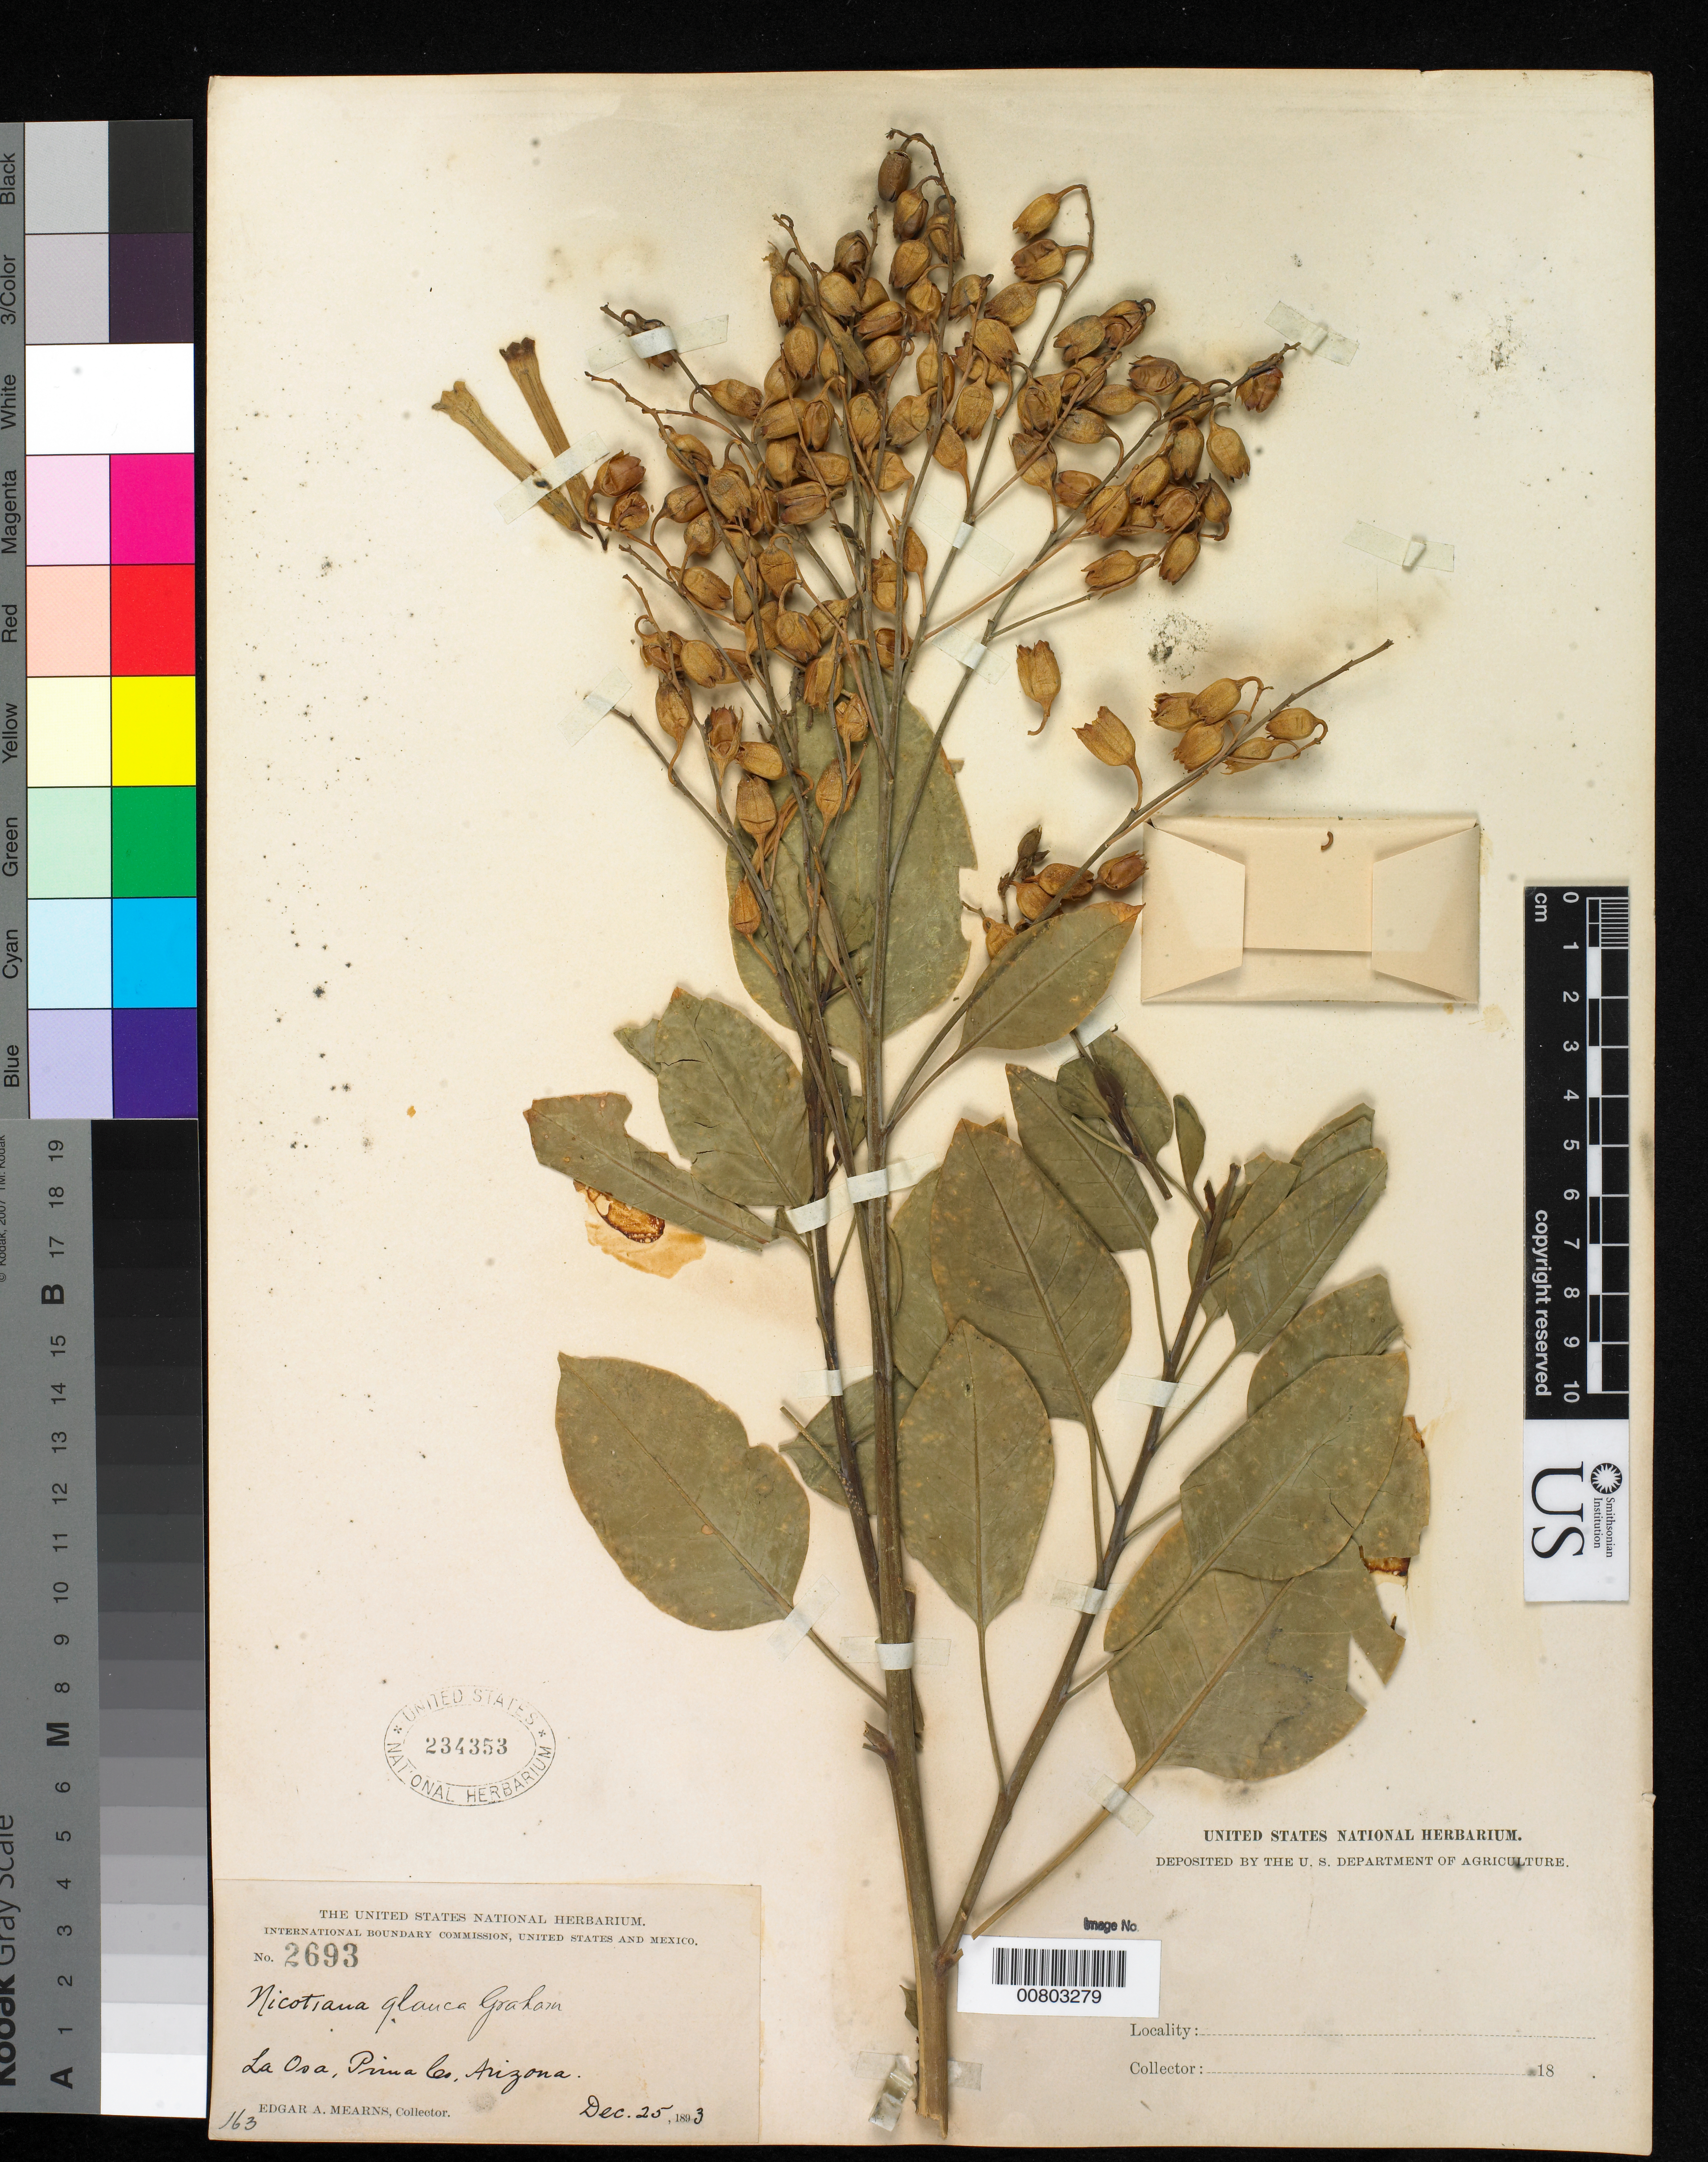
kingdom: Plantae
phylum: Tracheophyta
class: Magnoliopsida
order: Solanales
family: Solanaceae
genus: Nicotiana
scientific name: Nicotiana glauca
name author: Graham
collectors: E. A. Mearns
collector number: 2693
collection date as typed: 25 Dec 1893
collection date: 1893-12-25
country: United States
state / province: Arizona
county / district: Pima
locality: La Osa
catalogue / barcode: US 234353